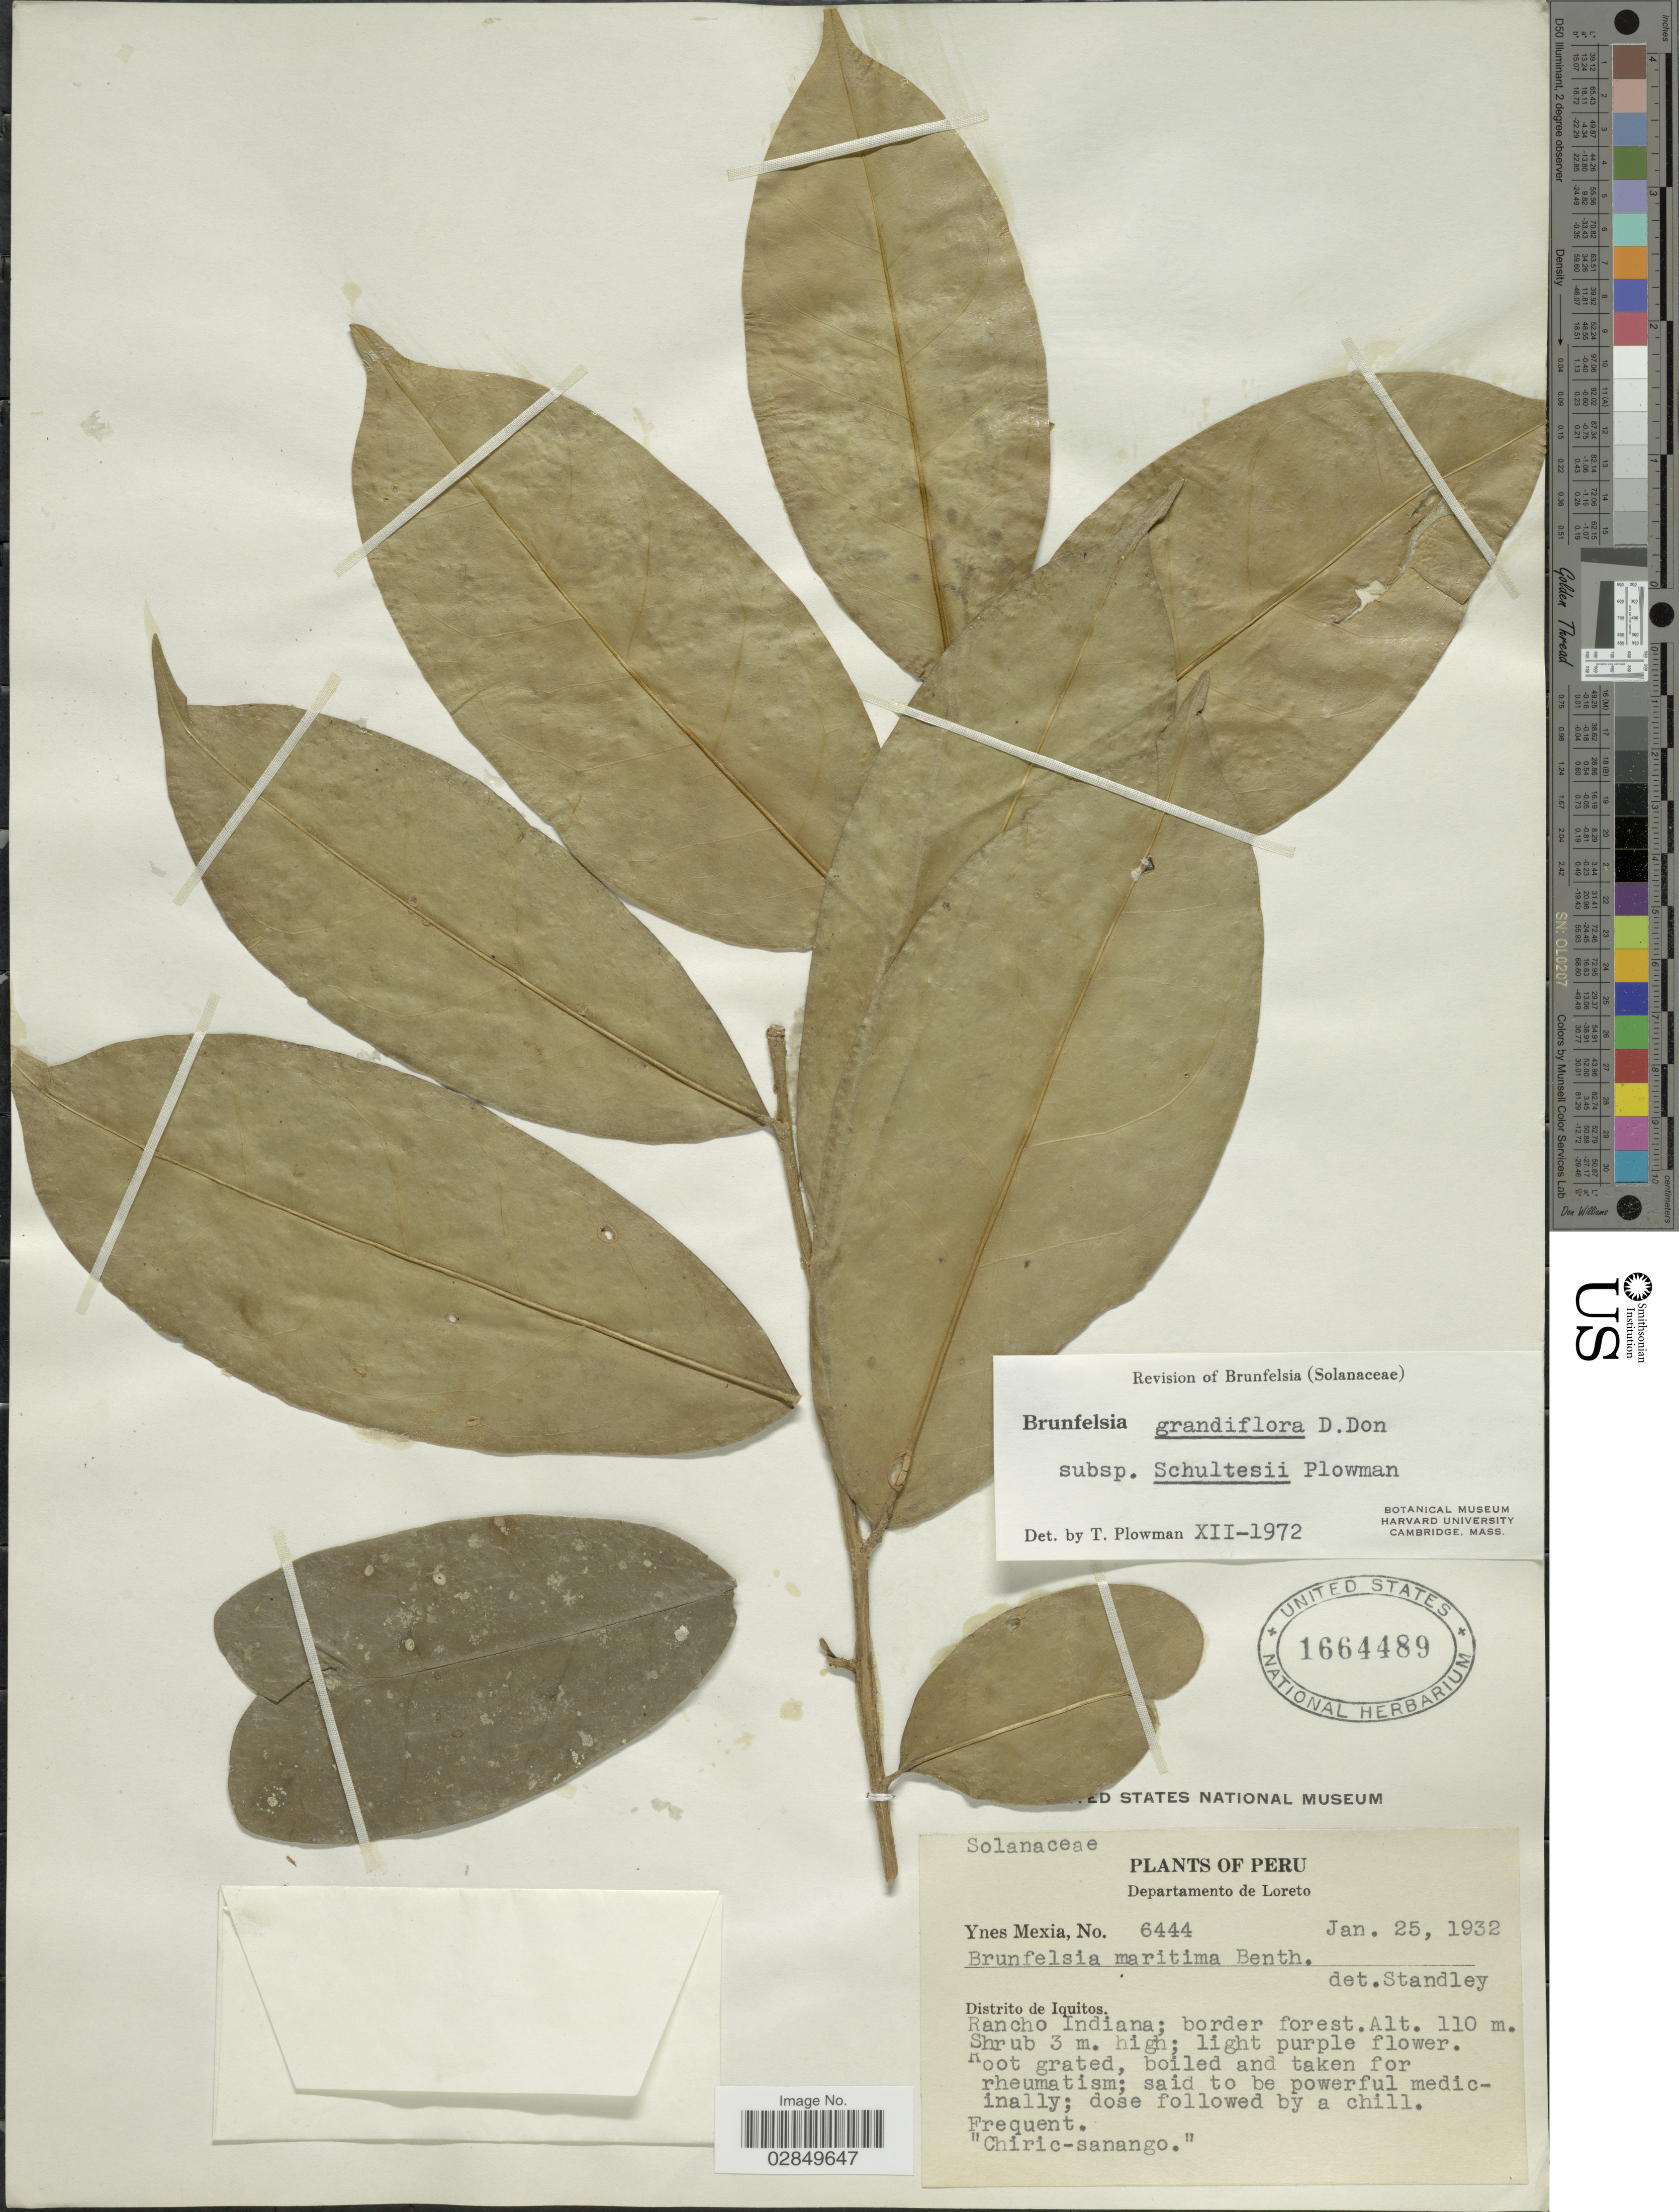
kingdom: Plantae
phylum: Tracheophyta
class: Magnoliopsida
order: Solanales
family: Solanaceae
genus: Brunfelsia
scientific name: Brunfelsia grandiflora subsp. schultesii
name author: Plowman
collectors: Y. Mexia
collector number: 6444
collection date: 1932-01-25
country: Peru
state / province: Loreto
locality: Departamento de Loreto, Distrito de Iquitos, Rancho Indiana, border forest.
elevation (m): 110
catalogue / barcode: US 1664489